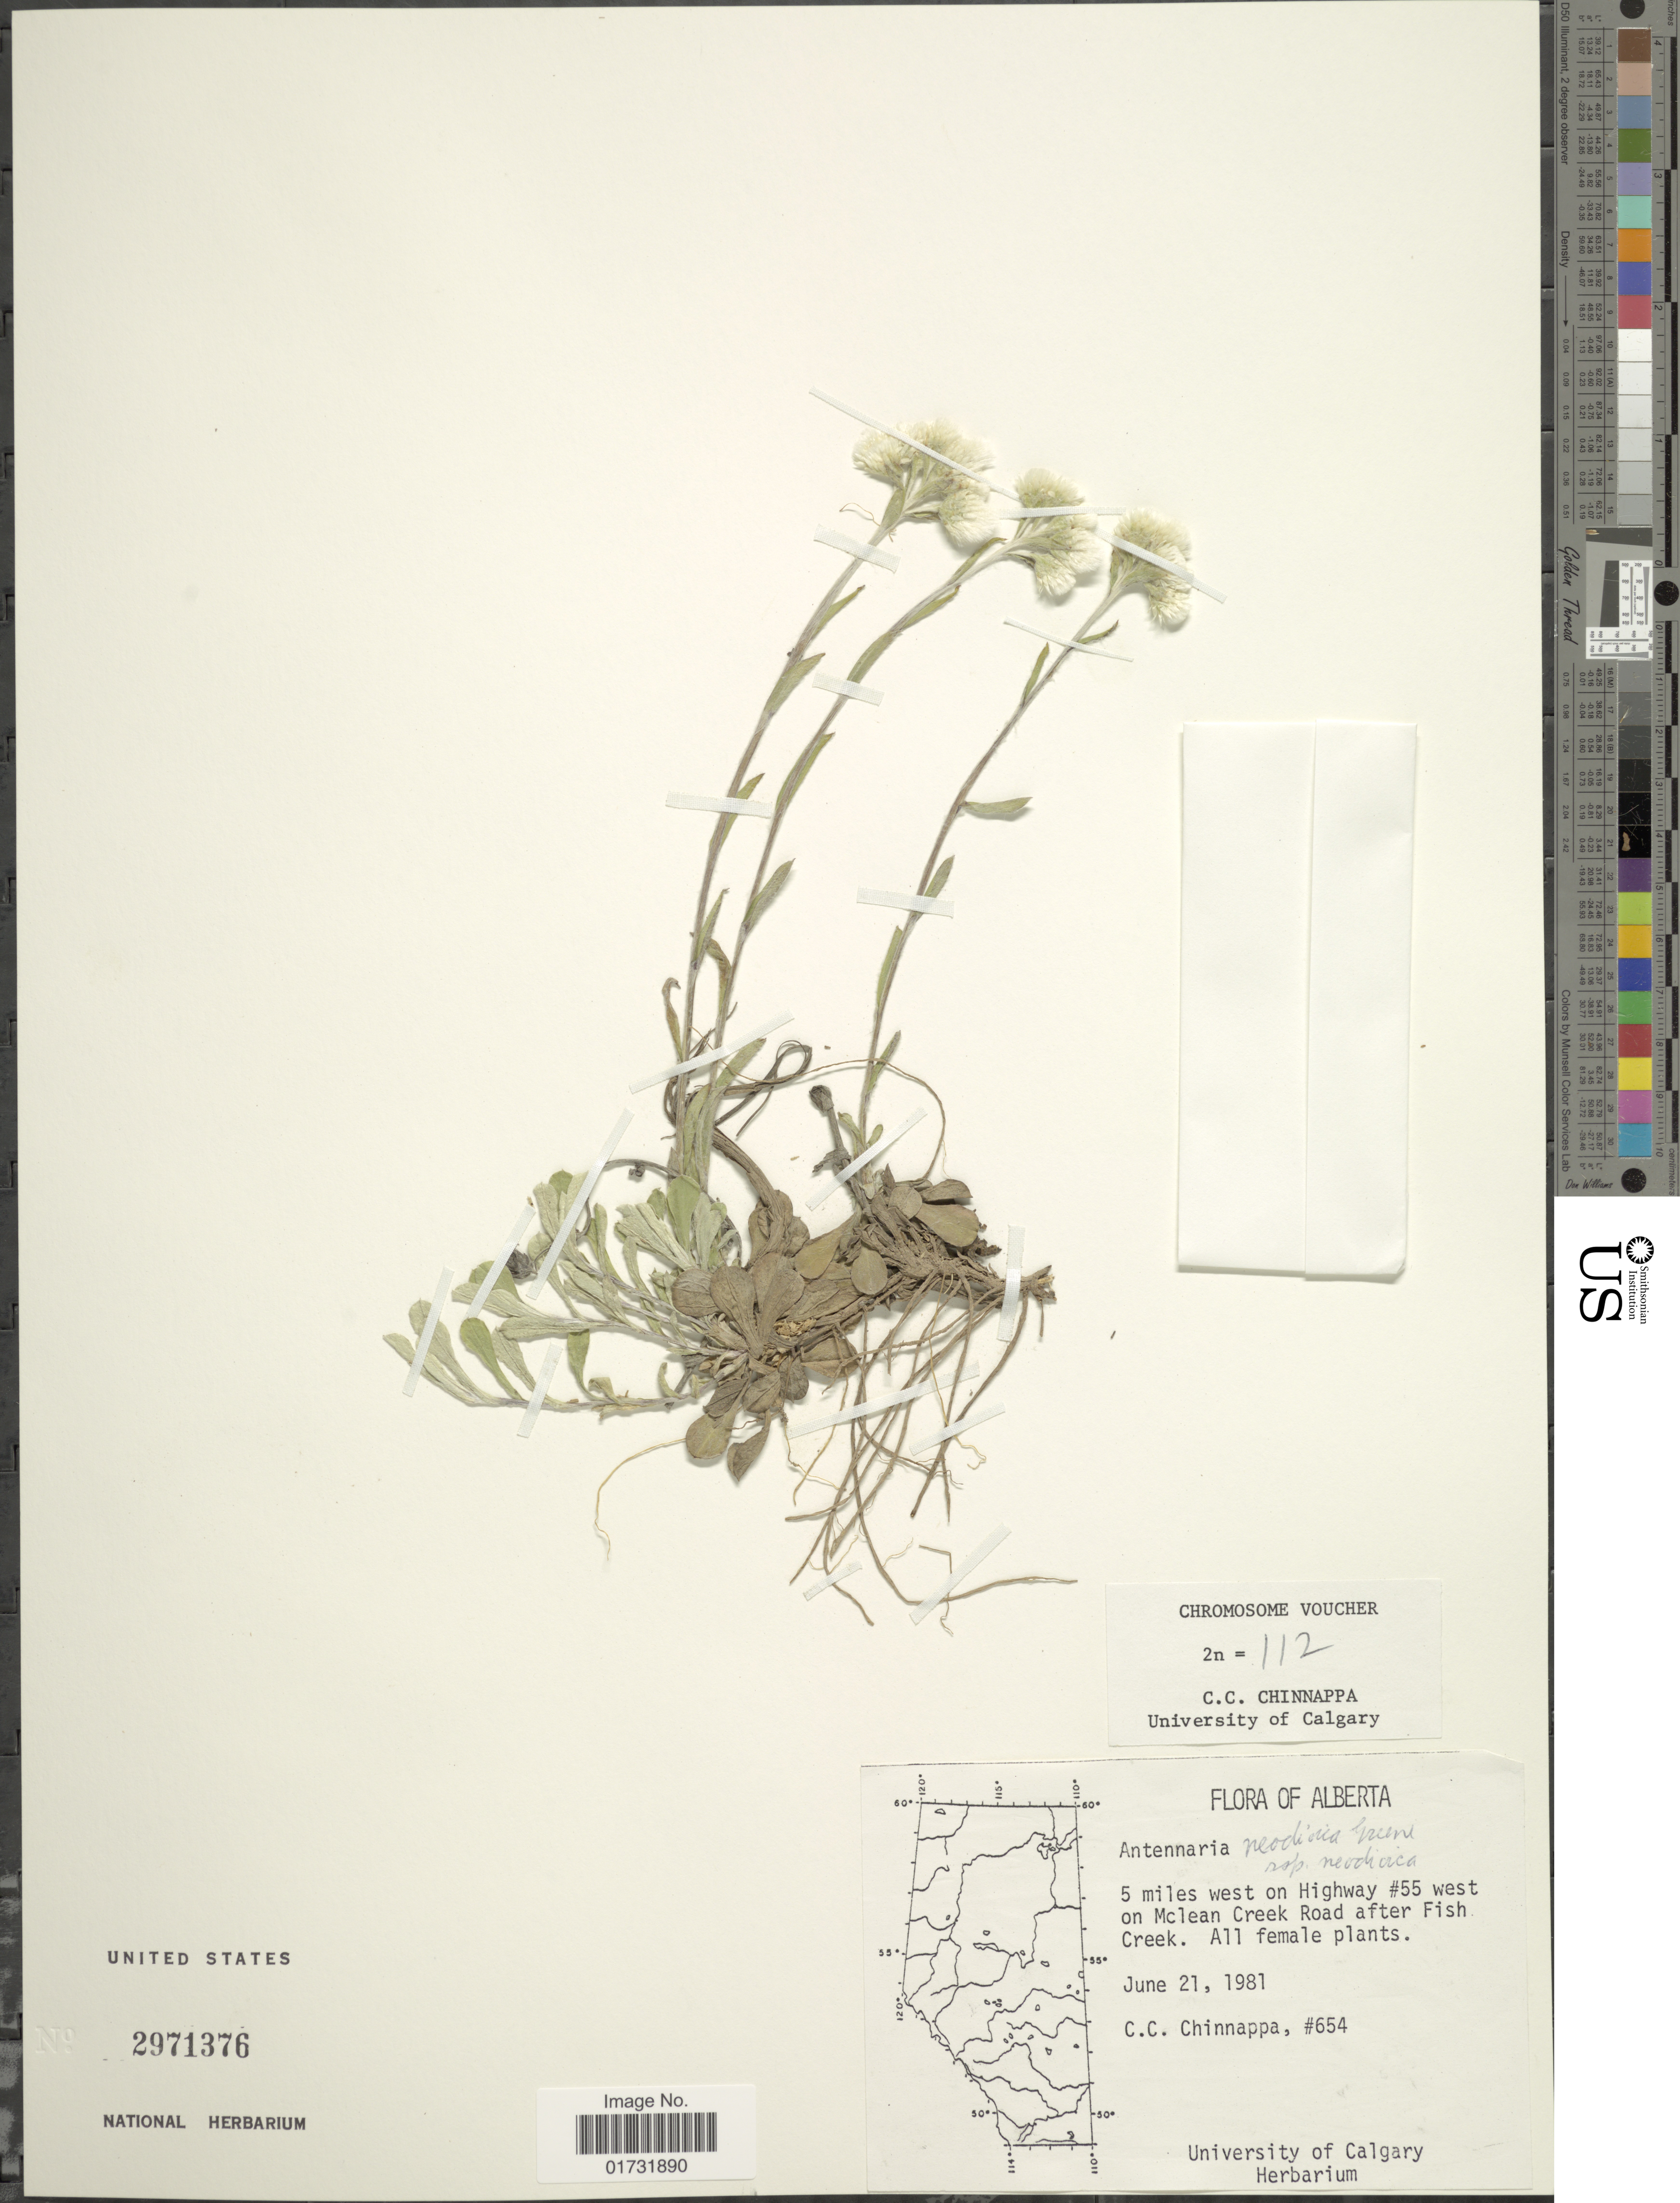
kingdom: Plantae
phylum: Tracheophyta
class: Magnoliopsida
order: Asterales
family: Asteraceae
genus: Antennaria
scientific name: Antennaria neodioica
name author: Greene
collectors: C. Chinnappa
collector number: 654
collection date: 1981-06-21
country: Canada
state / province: Alberta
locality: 5 miles west on Highway #55 west on Mclean Creek Road after Fish Creek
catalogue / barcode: US 2971376